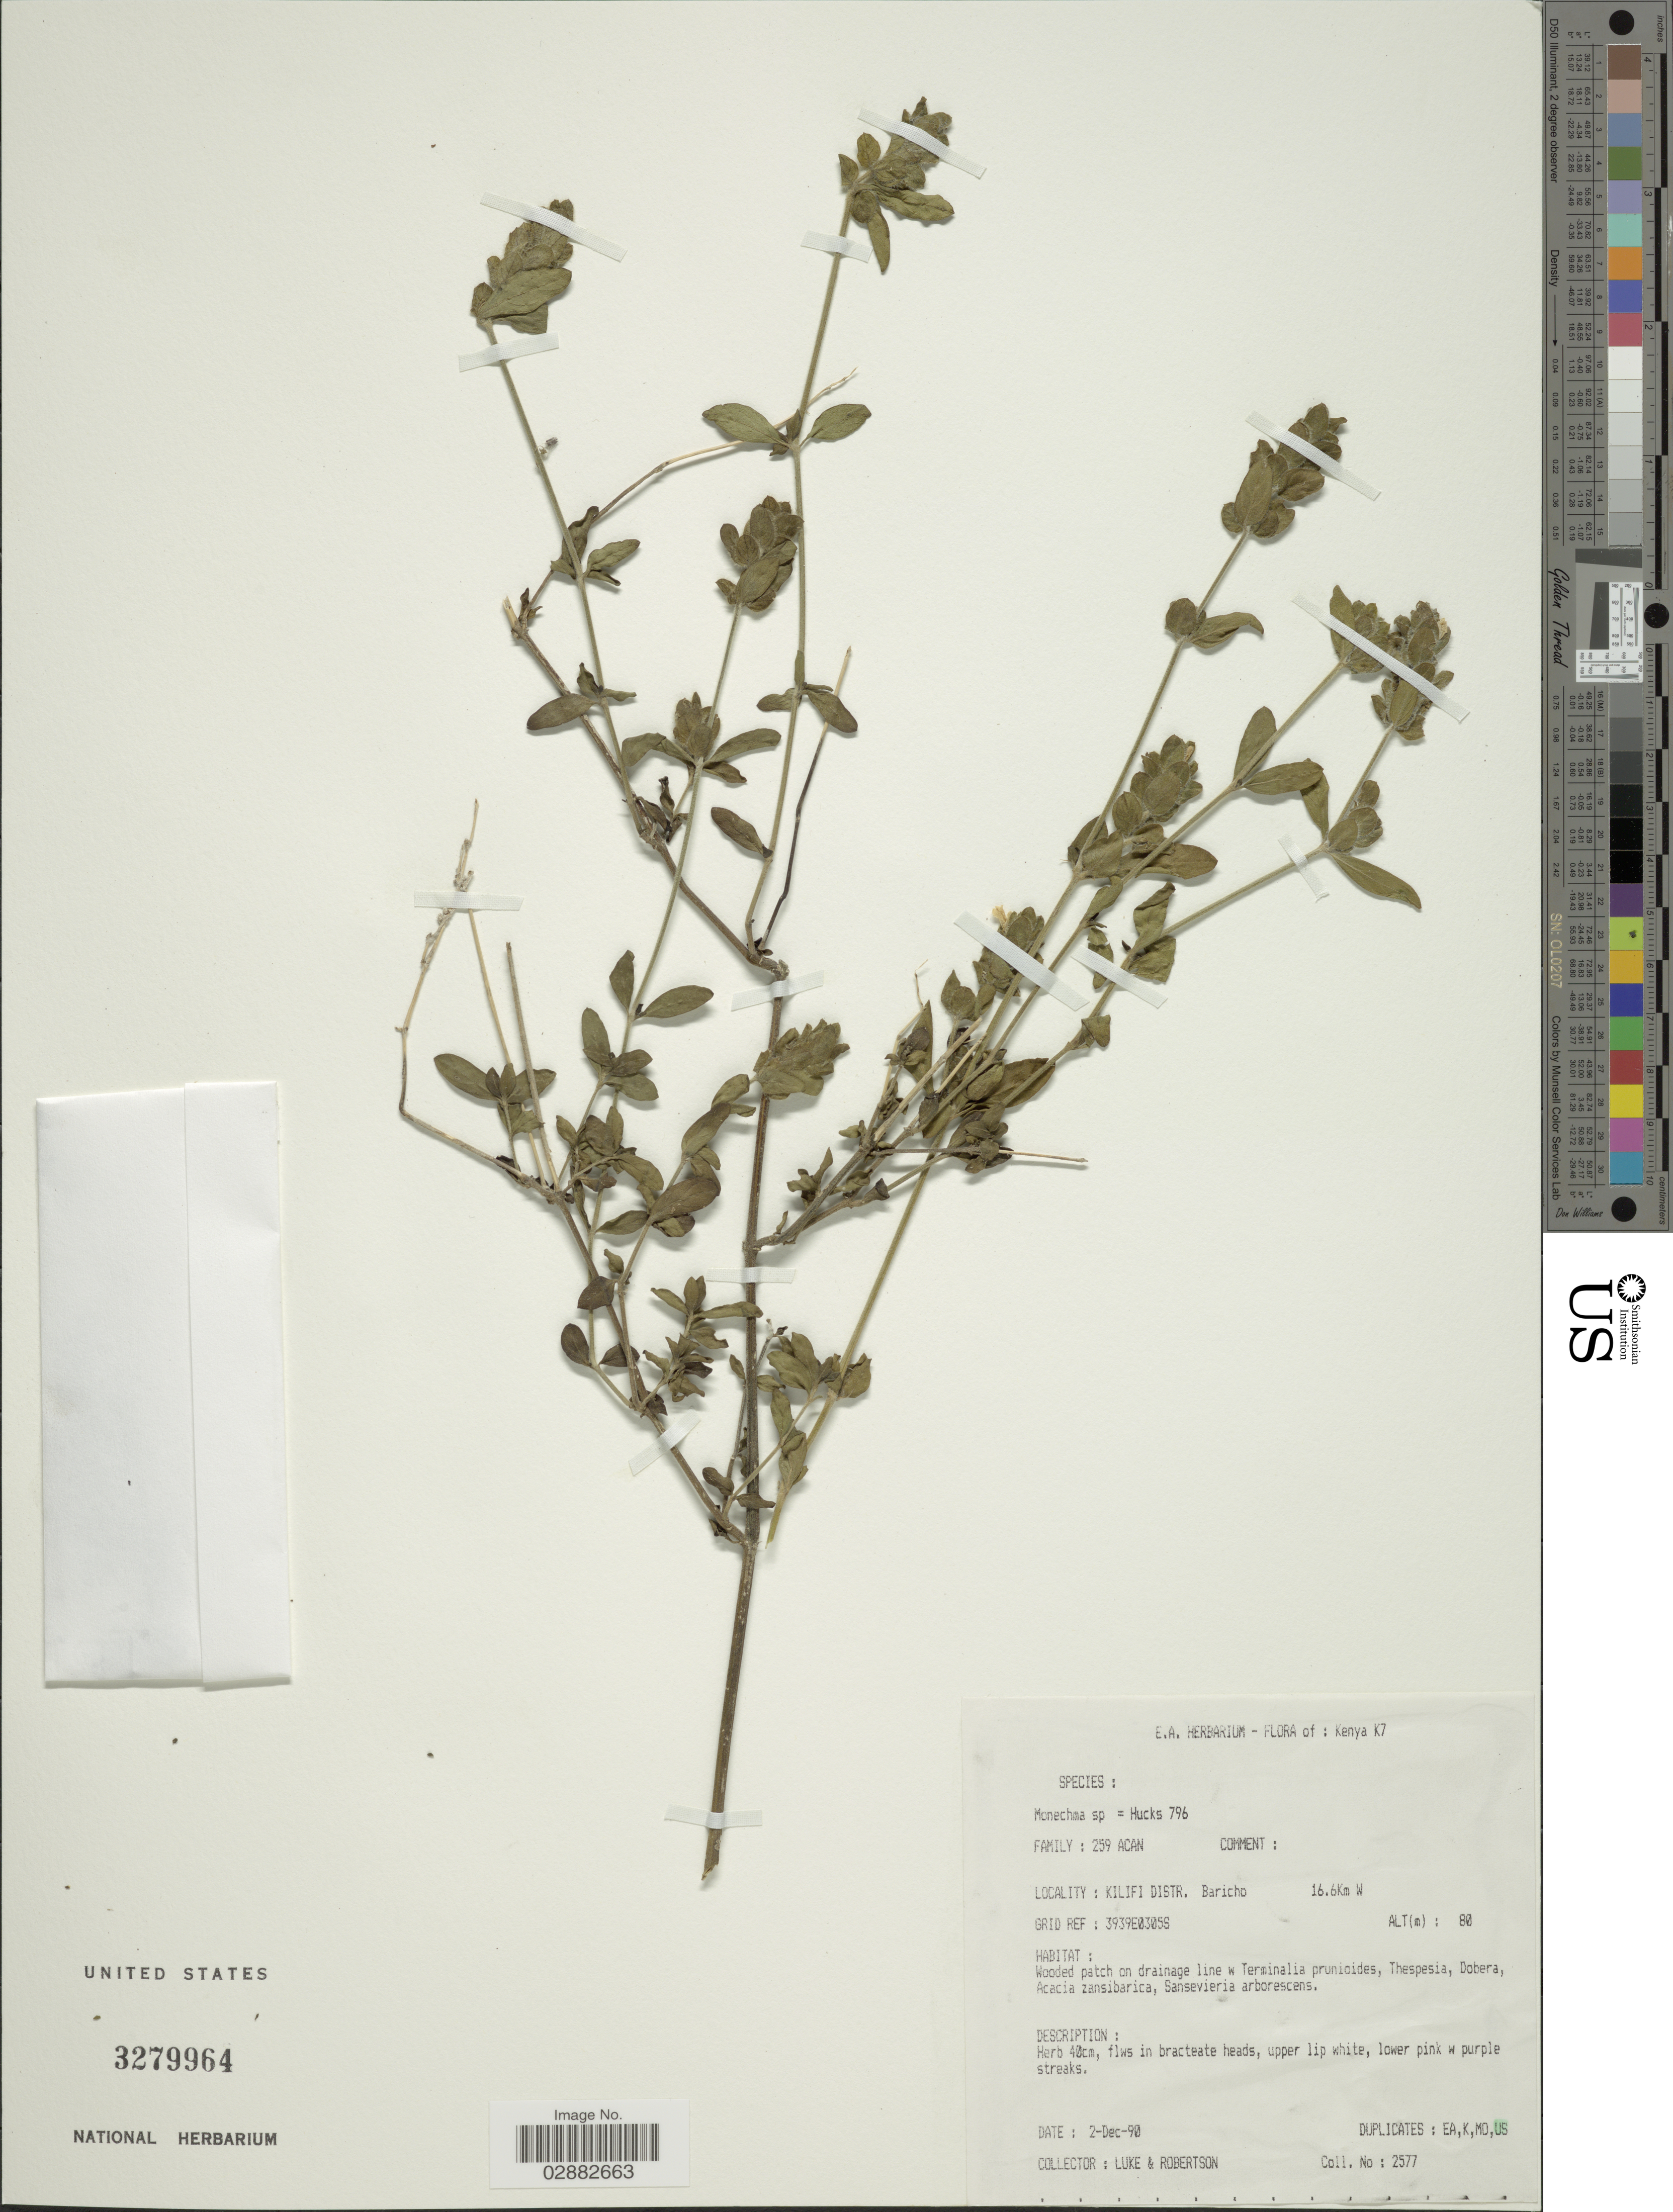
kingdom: Plantae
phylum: Tracheophyta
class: Magnoliopsida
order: Lamiales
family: Acanthaceae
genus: Justicia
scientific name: Justicia sp.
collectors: -. Luke & -. Robertson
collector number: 2577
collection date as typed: Transcribed d/m/y: 2/12/90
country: Kenya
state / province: Kilifi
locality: K7, Kilifi Distr. Baricho 16.6Km W.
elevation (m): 80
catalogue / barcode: US 3279964